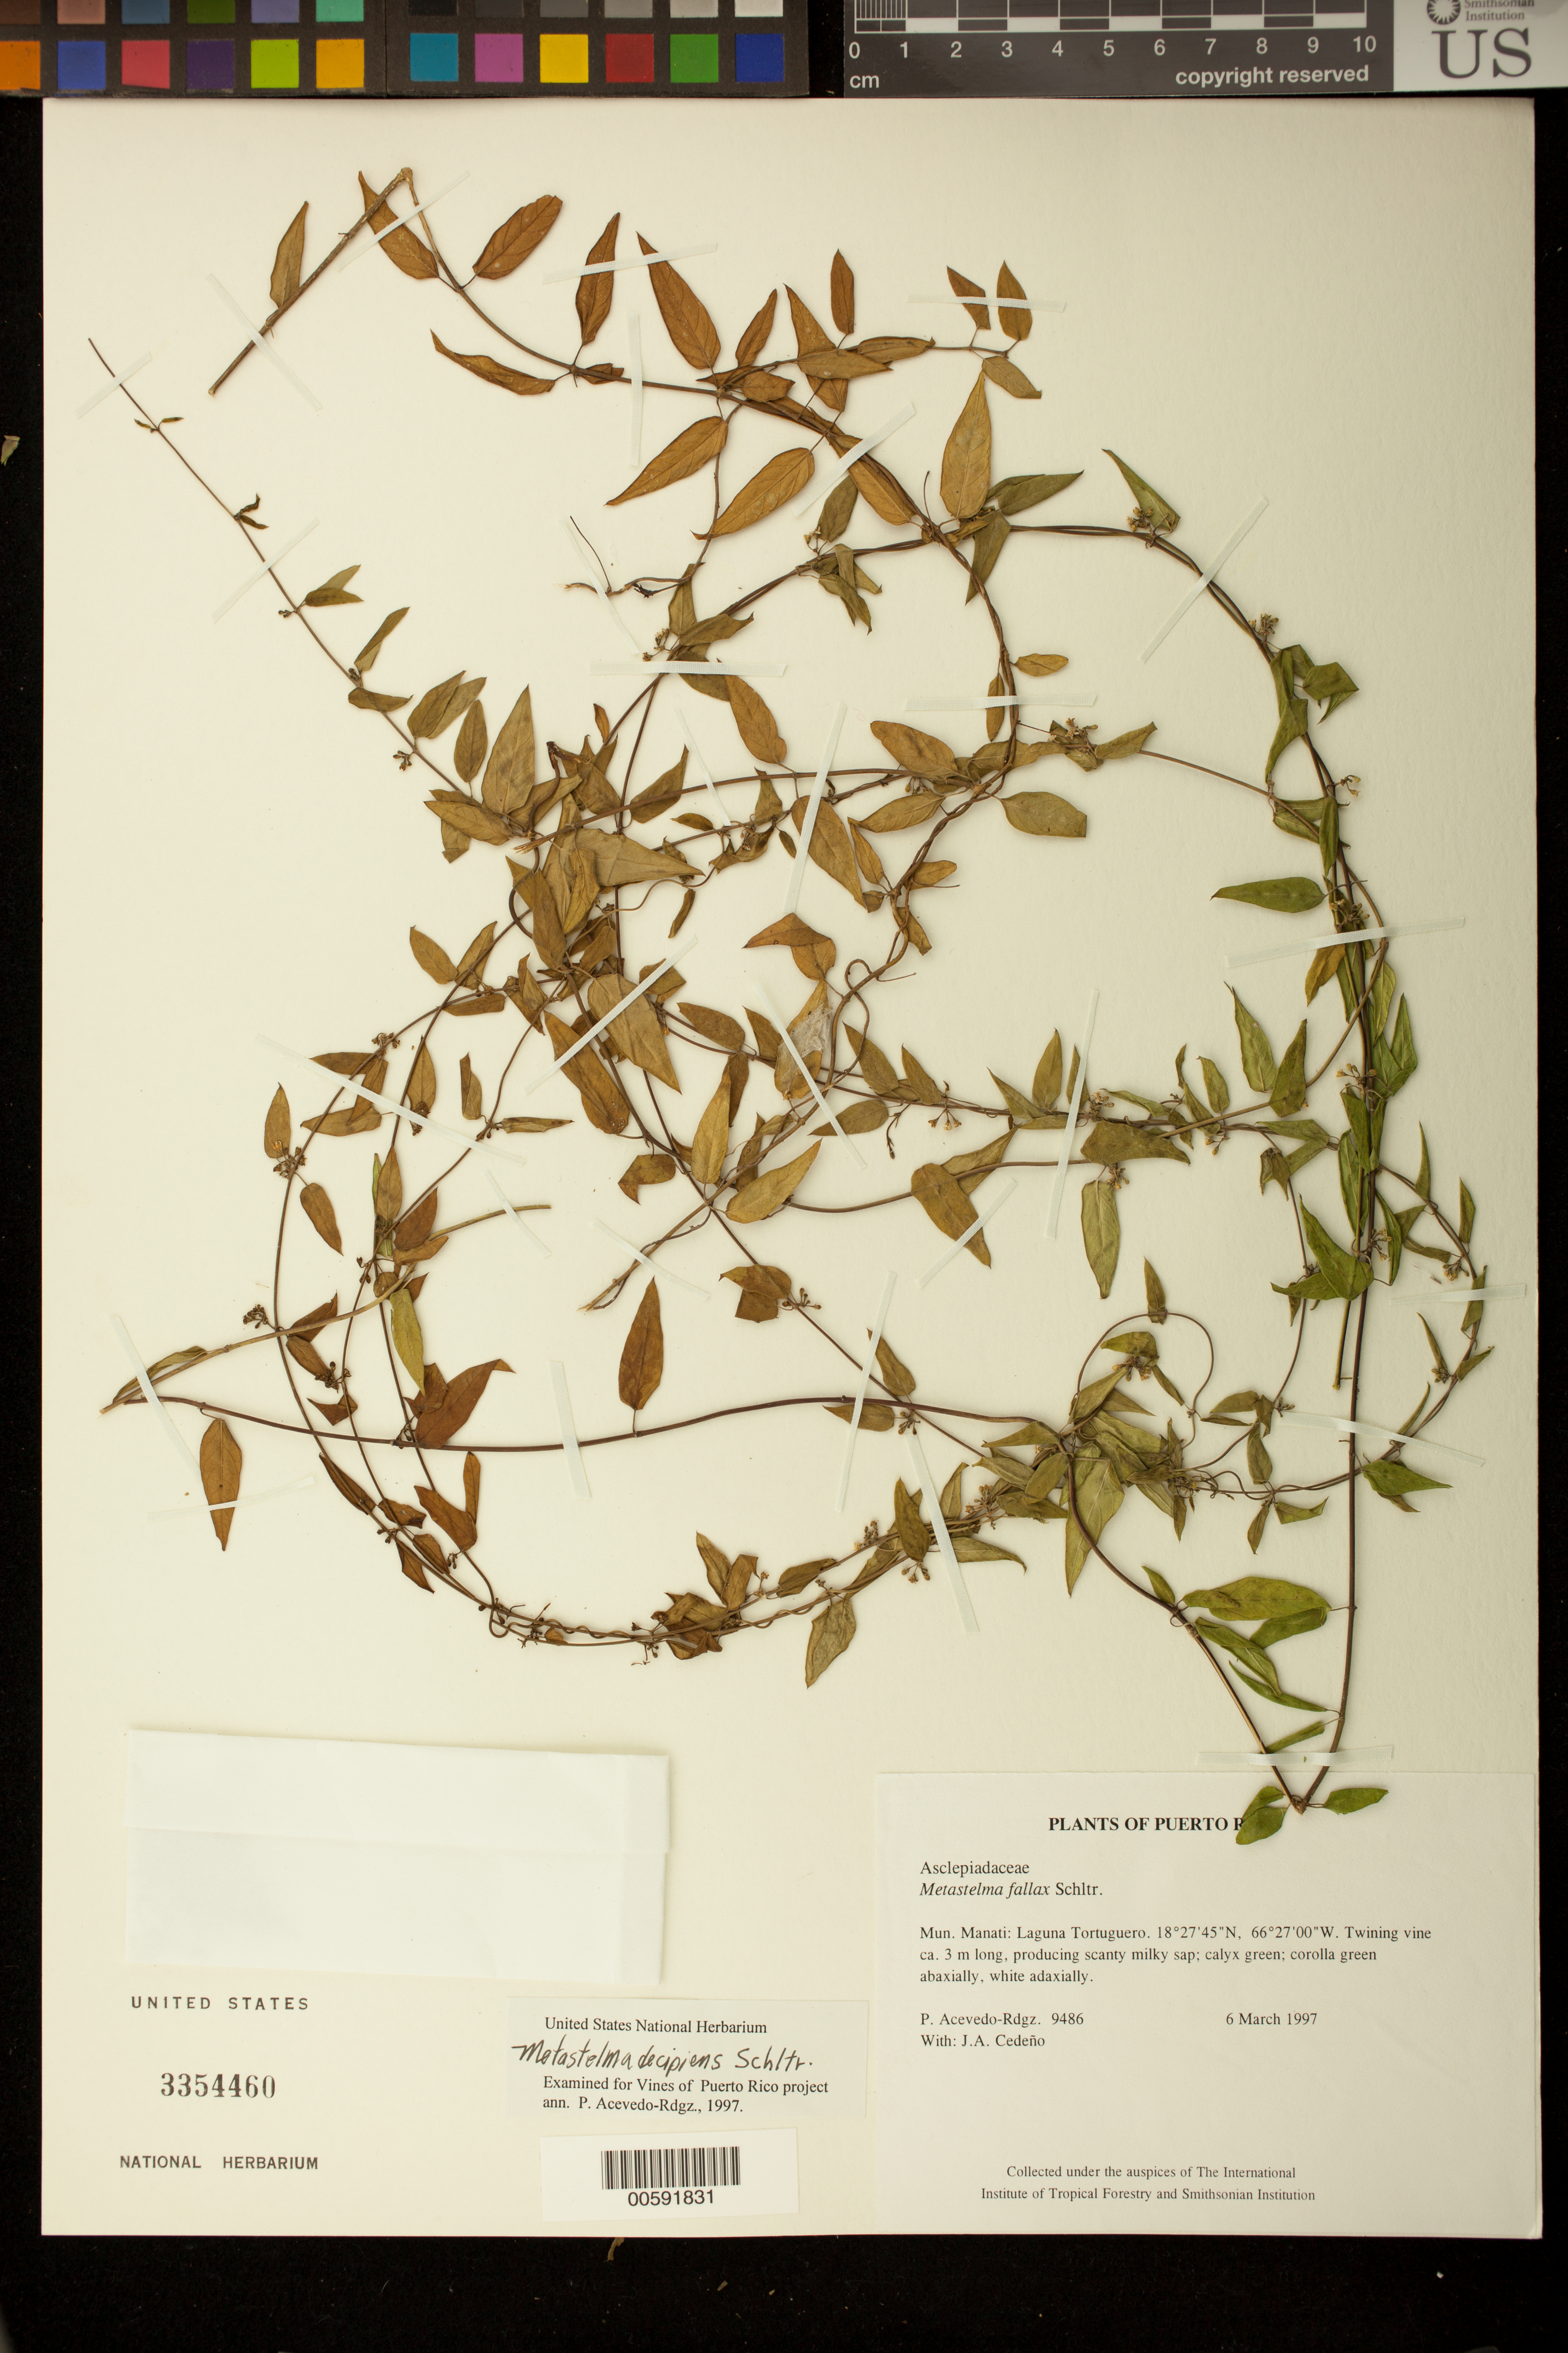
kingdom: Plantae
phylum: Tracheophyta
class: Magnoliopsida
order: Gentianales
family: Apocynaceae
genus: Metastelma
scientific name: Metastelma decipiens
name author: Schltr.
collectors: P. Acevedo-Rodr. & J. A. Cedeño M.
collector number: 9486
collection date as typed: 06 Mar 1997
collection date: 1997-03-06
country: Puerto Rico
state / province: Manatí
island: Puerto Rico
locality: Manatí: Laguna Tortuguero.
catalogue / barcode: US 3354460